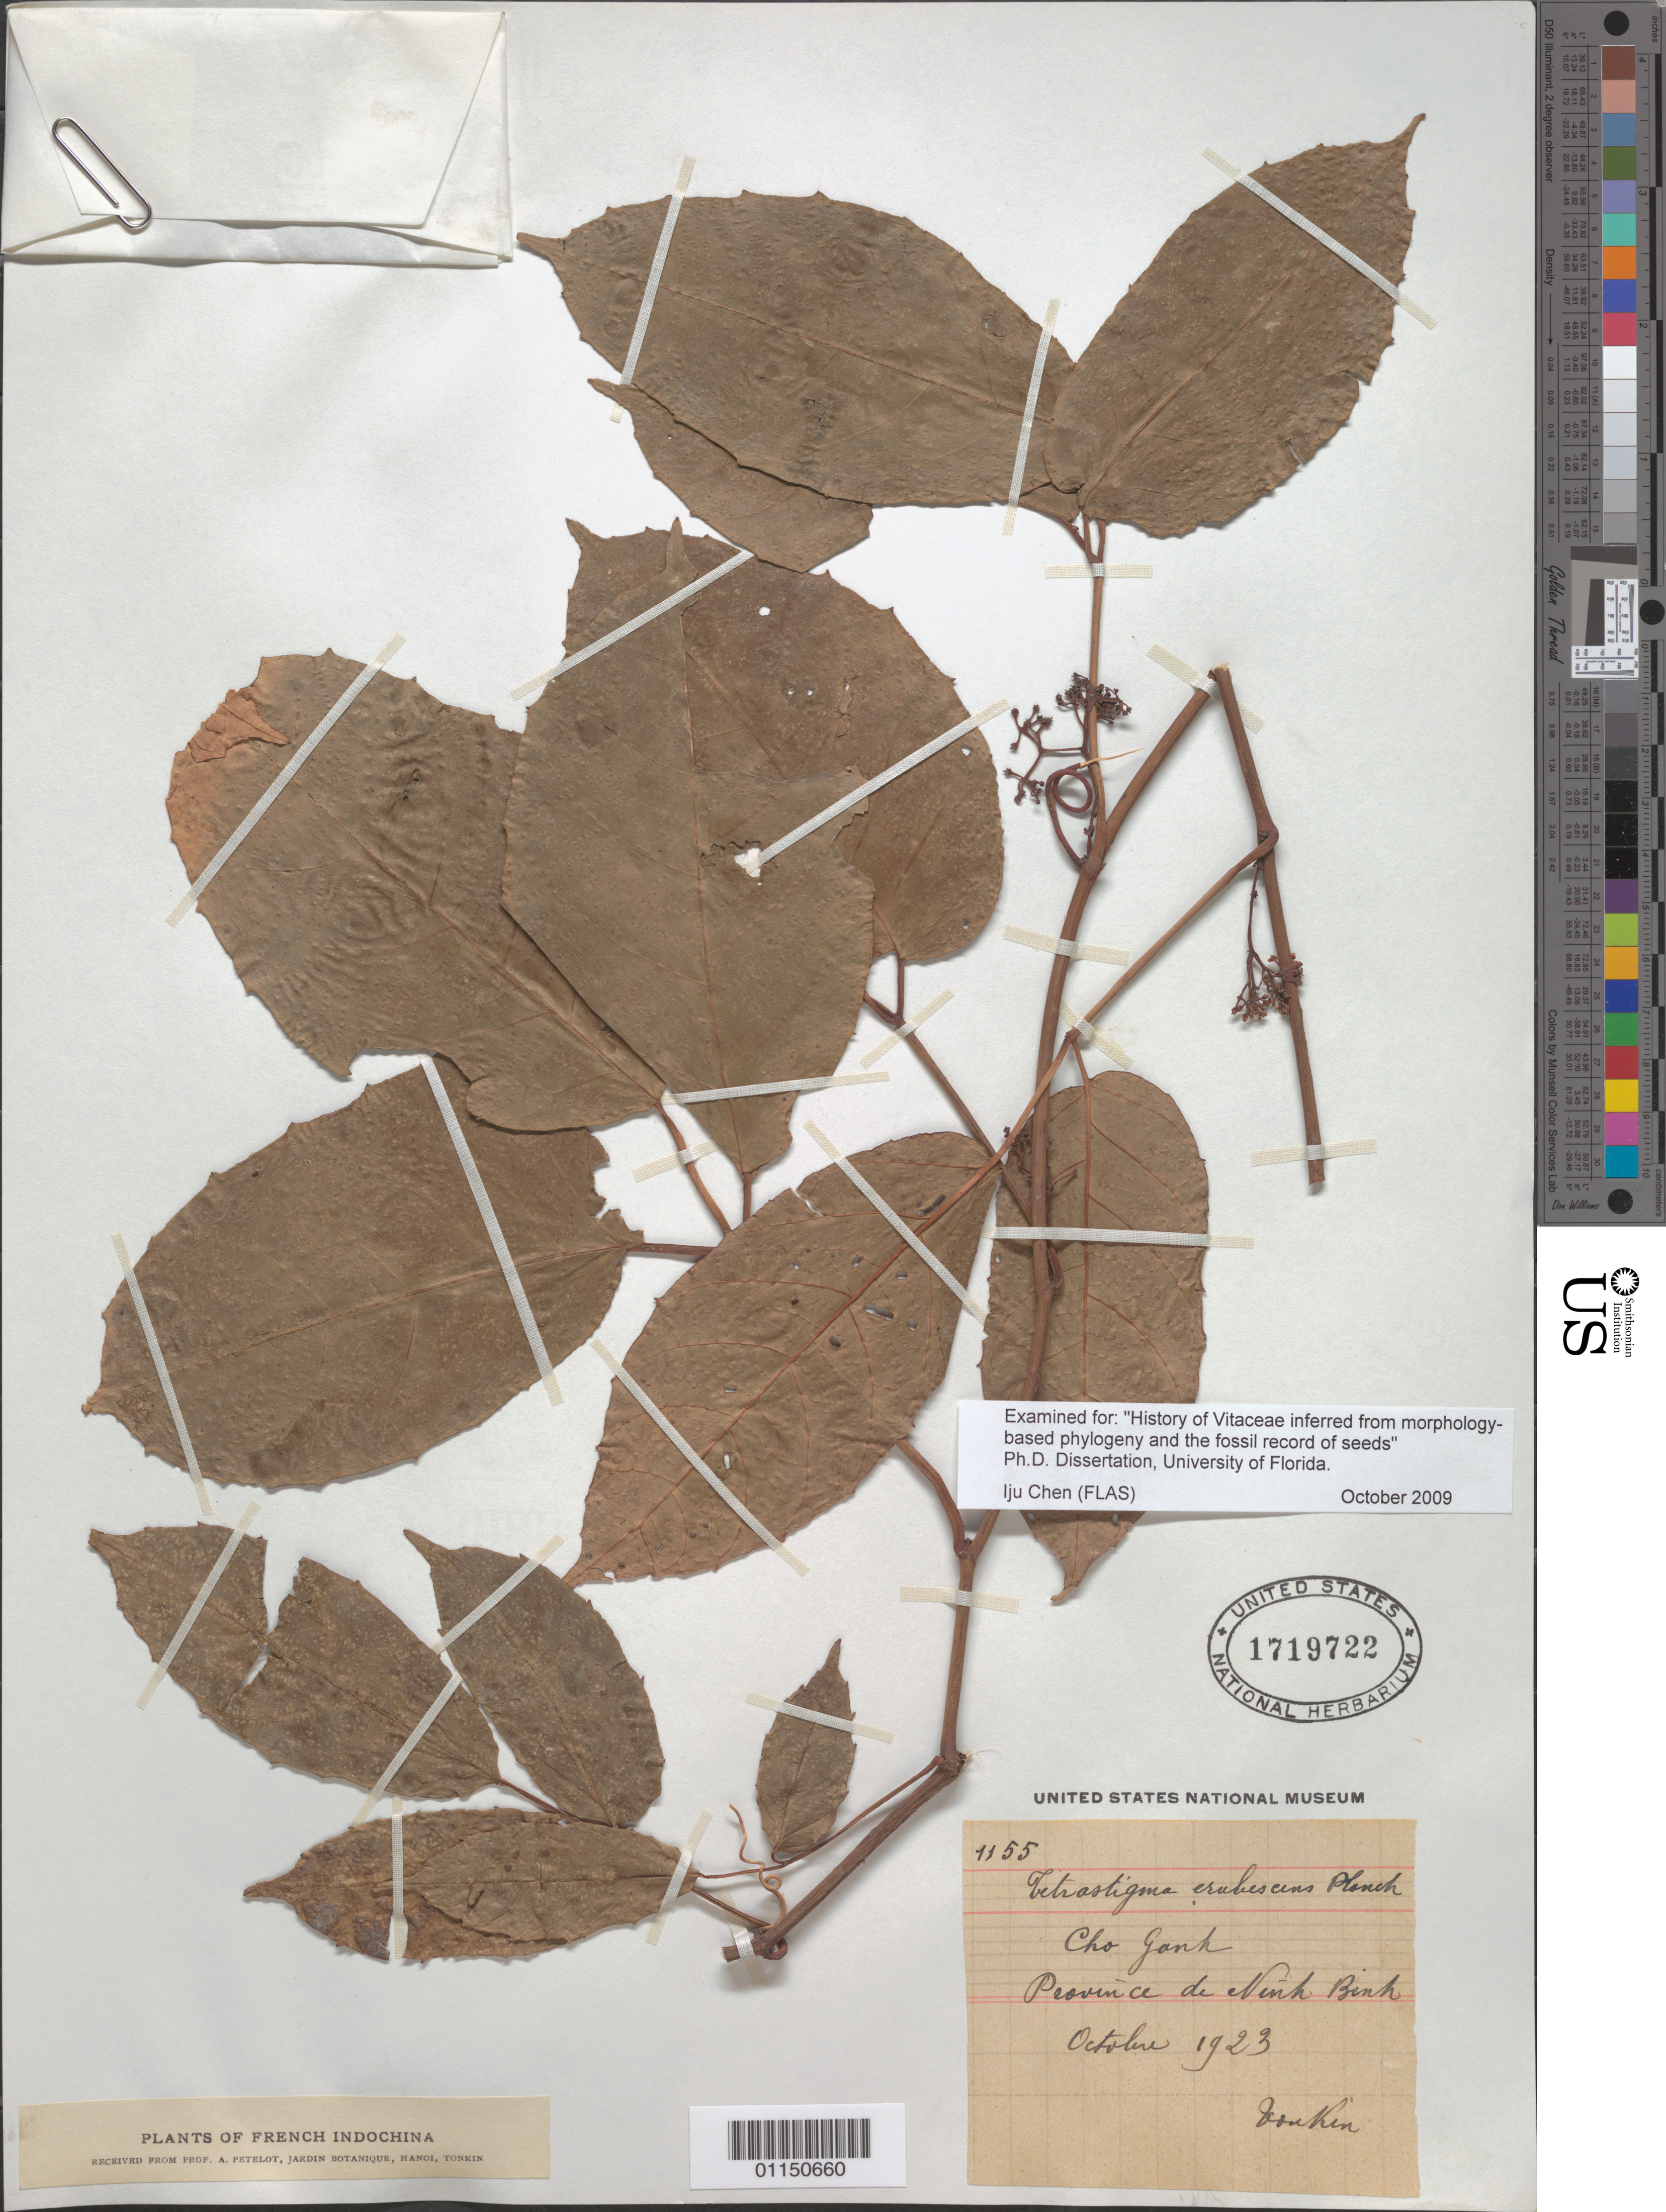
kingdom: Plantae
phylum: Tracheophyta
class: Magnoliopsida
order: Vitales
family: Vitaceae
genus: Tetrastigma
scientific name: Tetrastigma erubescens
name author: Planch.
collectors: A. Petelot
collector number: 1155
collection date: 1923-10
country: Vietnam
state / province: Ha Noi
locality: Tonkin.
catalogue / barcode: US 1719722